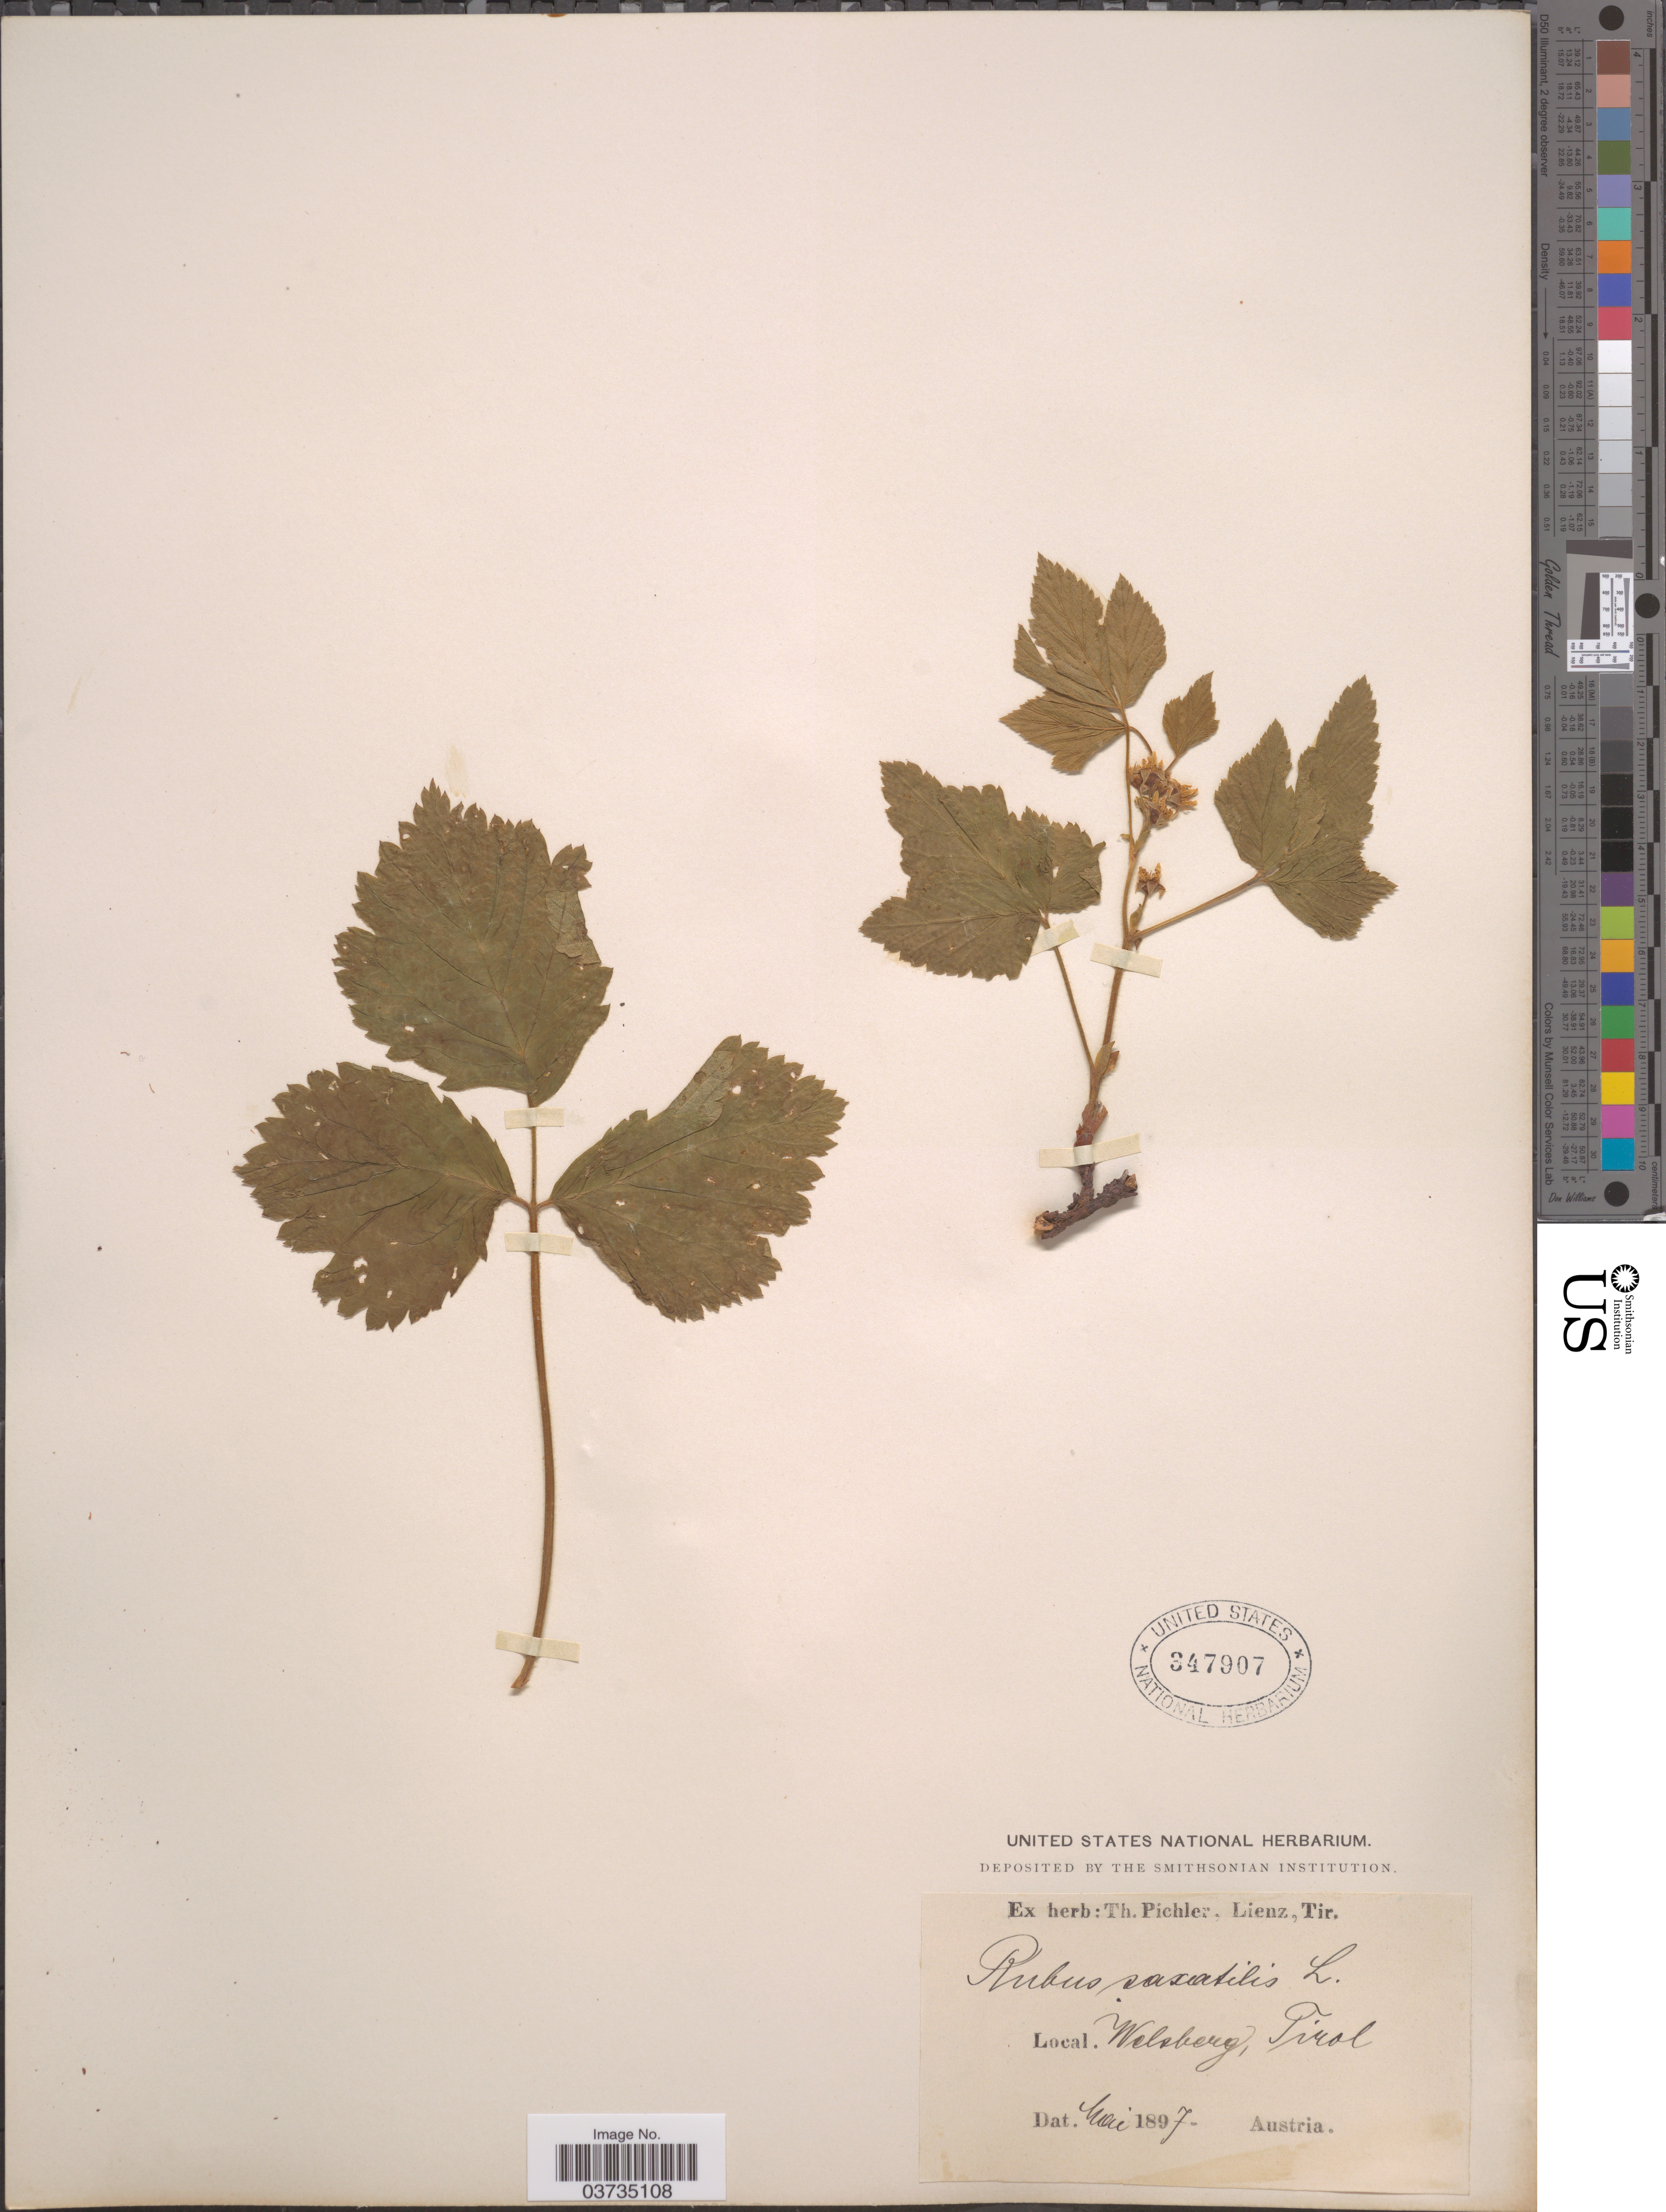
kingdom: Plantae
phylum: Tracheophyta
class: Magnoliopsida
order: Rosales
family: Rosaceae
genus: Rubus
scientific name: Rubus saxatilis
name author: L.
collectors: ex herb. T. Pichler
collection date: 1897-05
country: Austria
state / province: Tirol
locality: Welsberg.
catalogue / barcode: US 347907